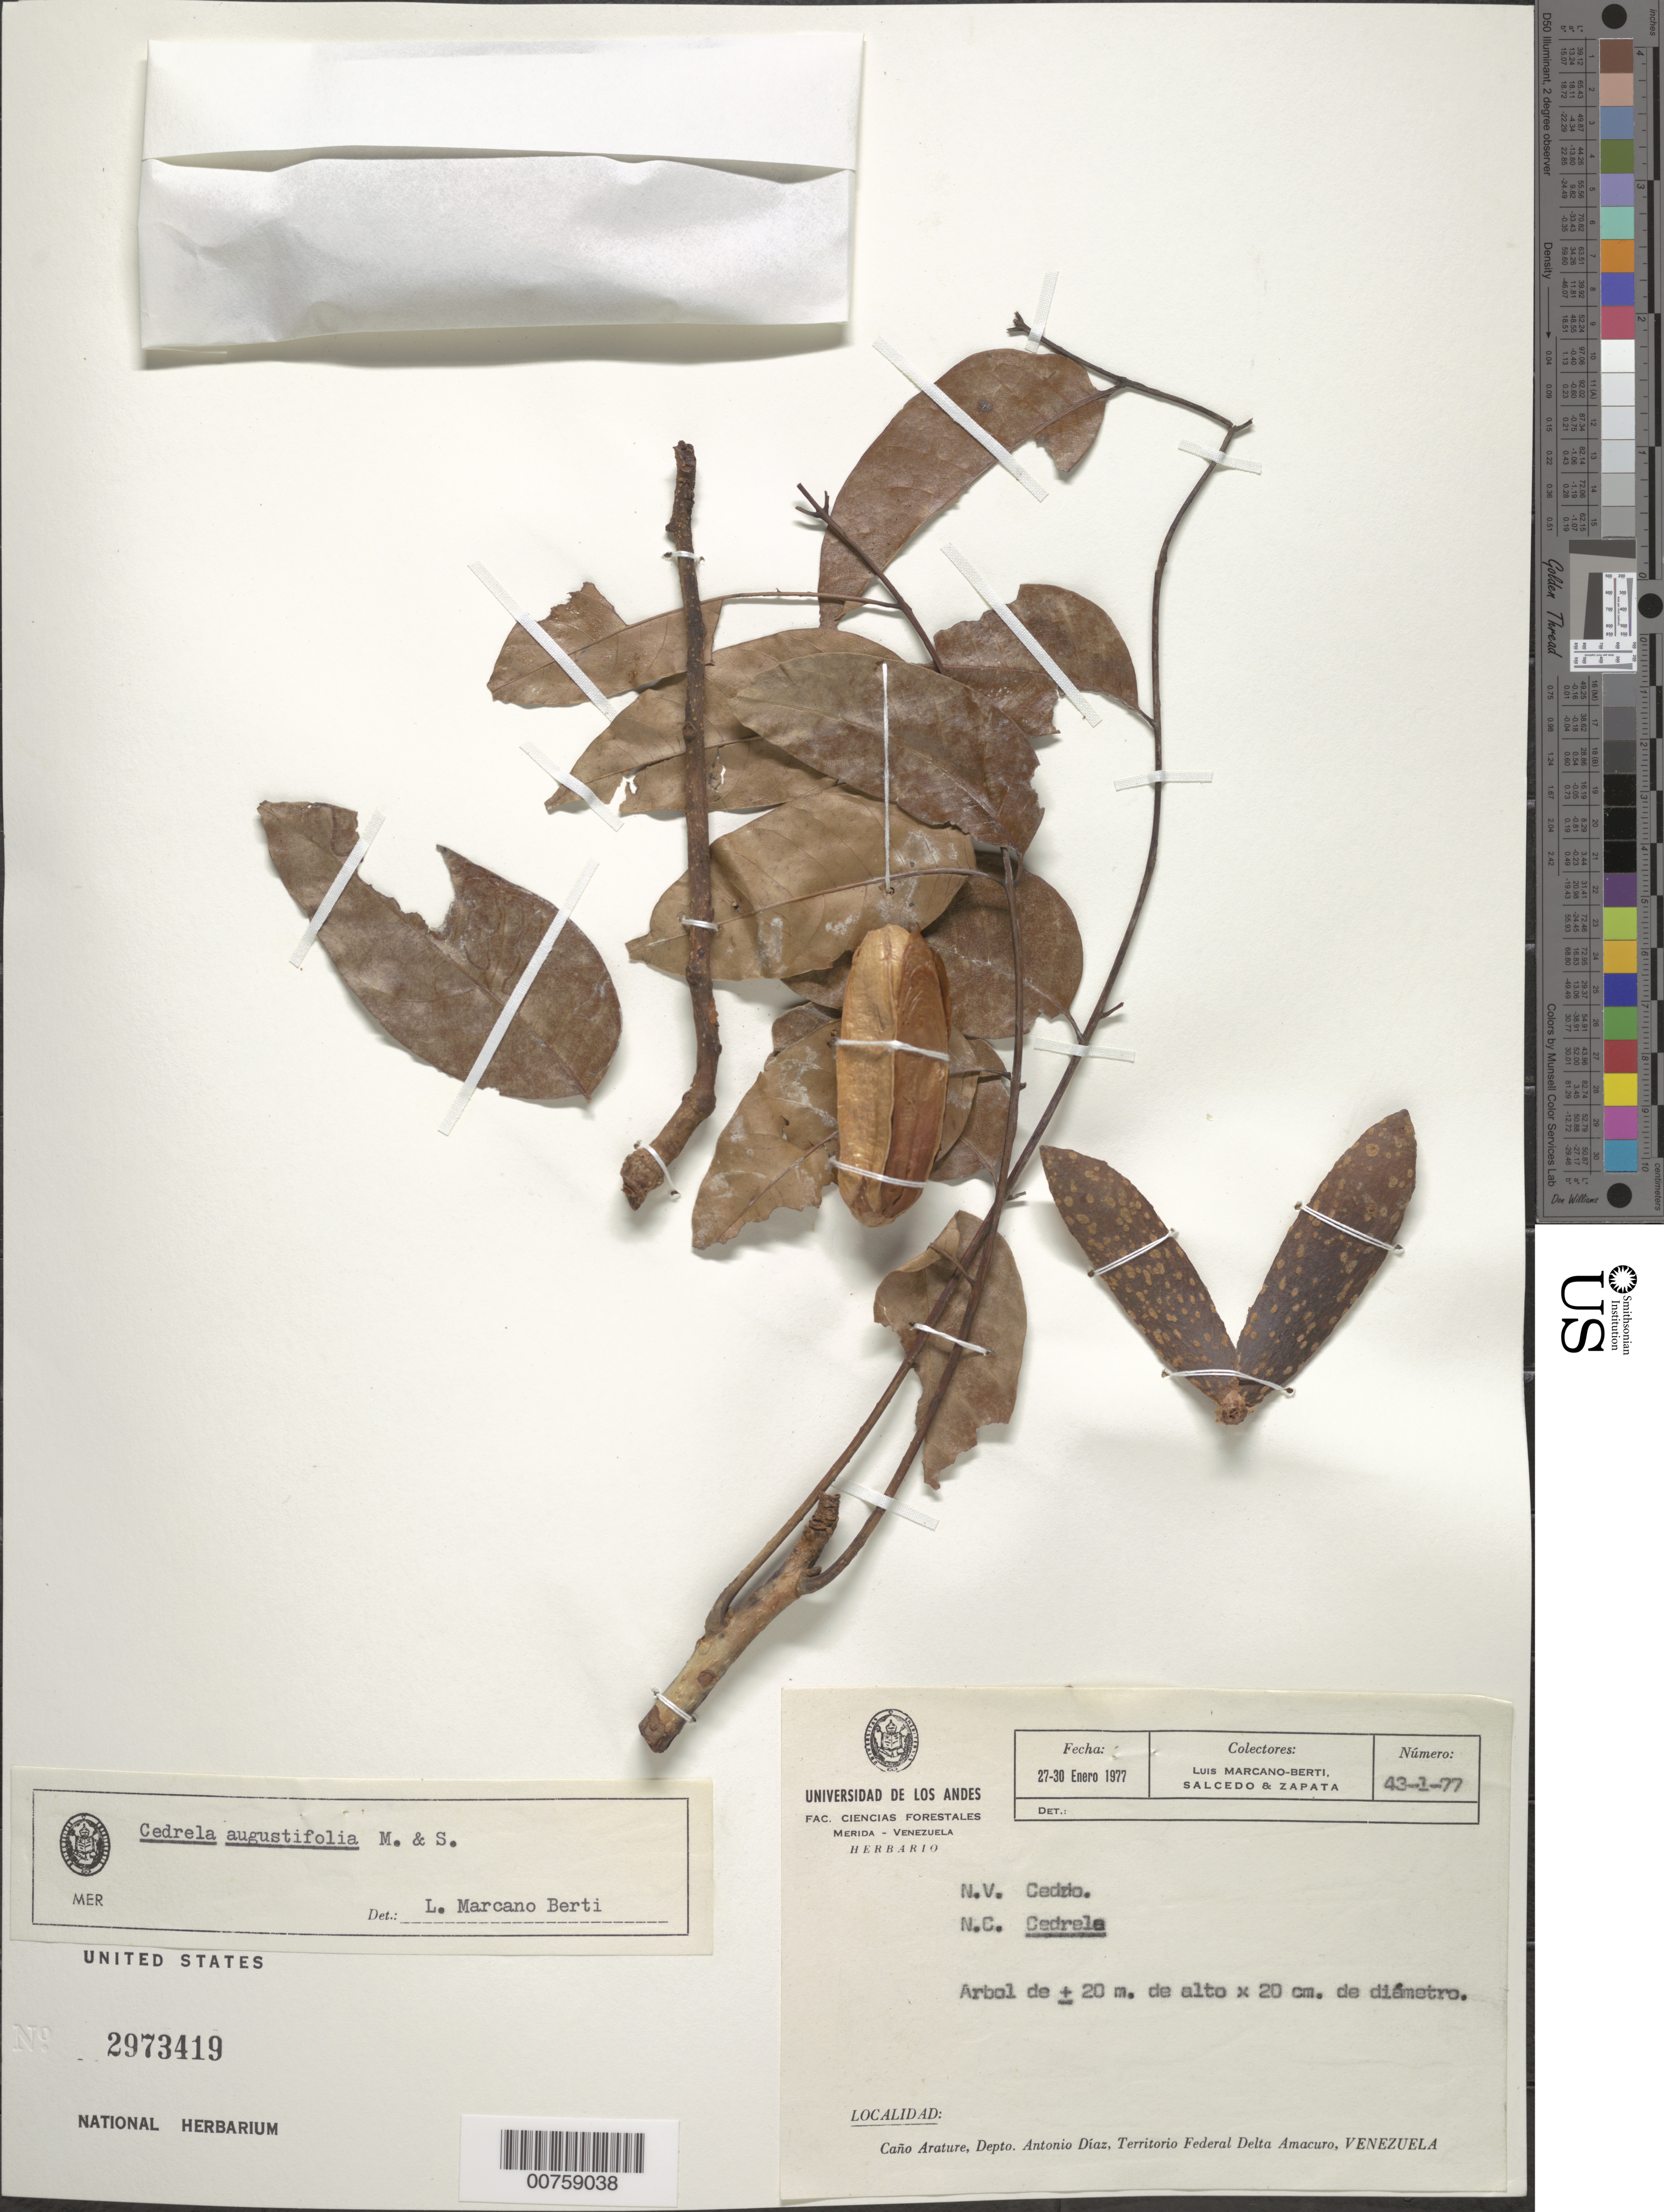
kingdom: Plantae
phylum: Tracheophyta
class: Magnoliopsida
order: Sapindales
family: Meliaceae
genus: Cedrela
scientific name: Cedrela odorata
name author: L.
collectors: L. Marcano-Berti, P. Salcedo & -. Zapata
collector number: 177 43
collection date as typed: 27-Jan-77 to 30-Jan-77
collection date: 1977-01-27/1977-01-30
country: Venezuela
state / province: Delta Amacuro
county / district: Antonio Díaz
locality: Caño Arature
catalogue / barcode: US 2973419